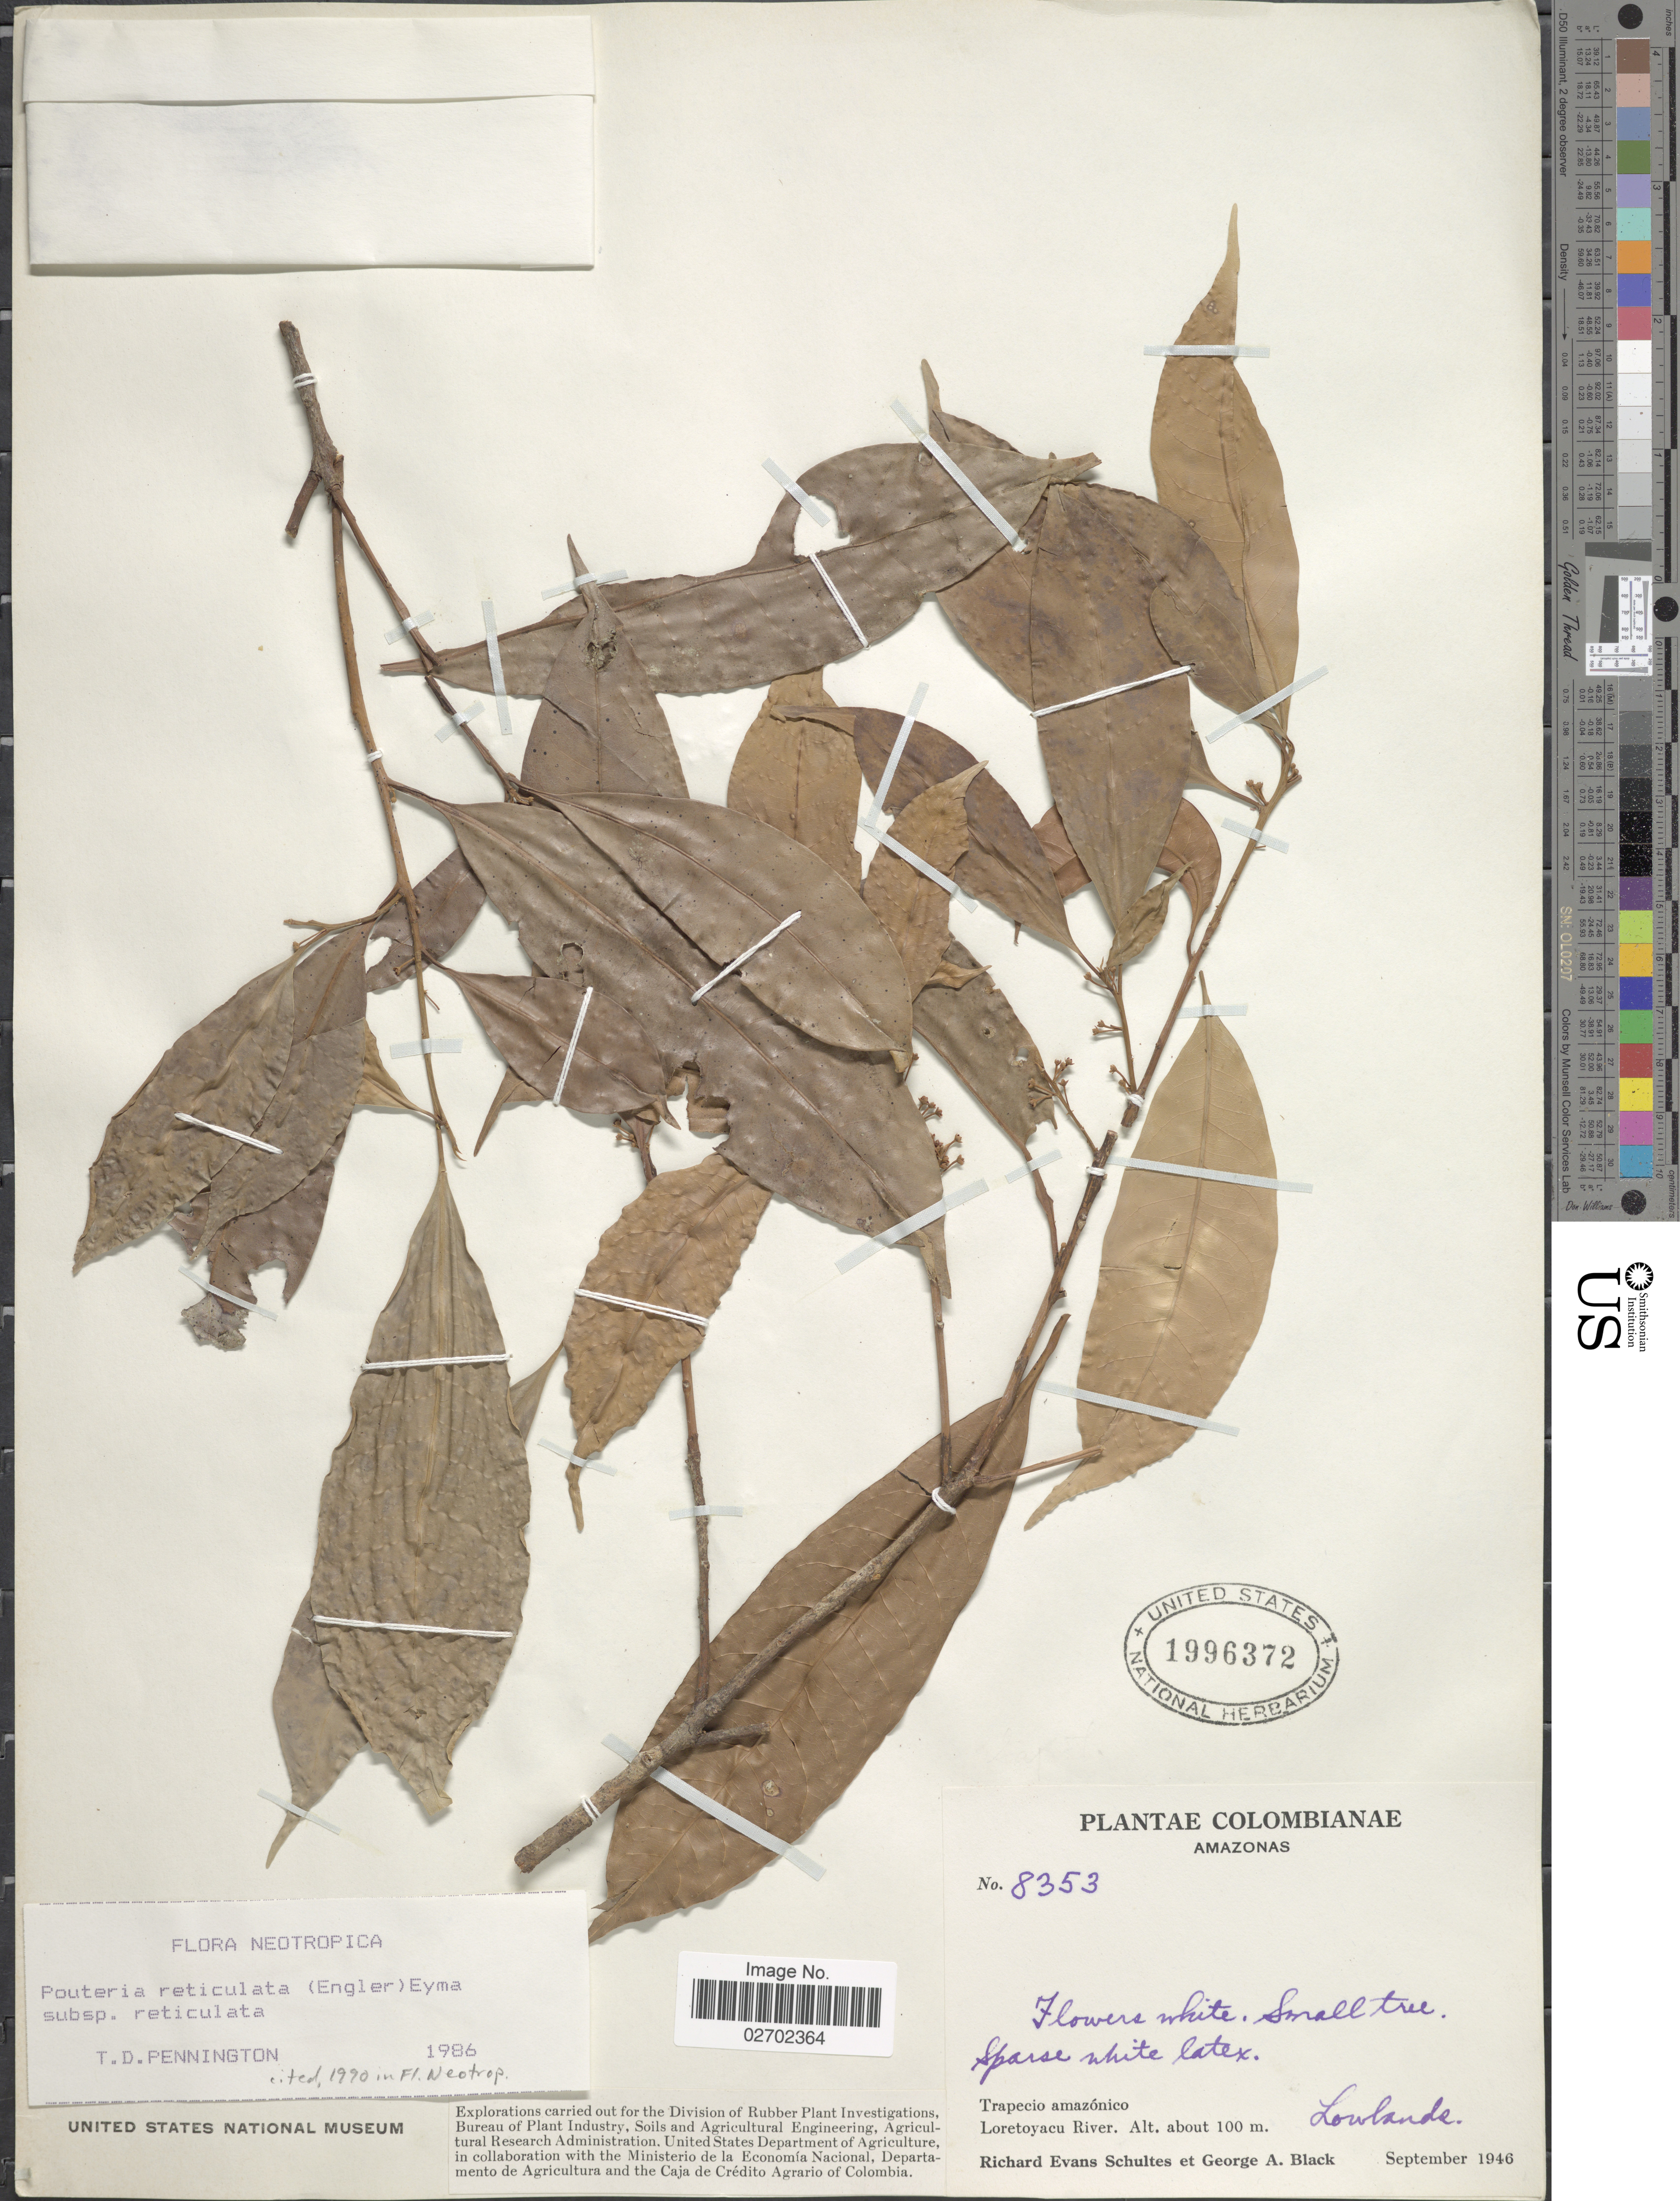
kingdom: Plantae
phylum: Tracheophyta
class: Magnoliopsida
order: Ericales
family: Sapotaceae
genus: Pouteria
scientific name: Pouteria reticulata subsp. reticulata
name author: (Engl.) Eyma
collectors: R. E. Schultes & G. A. Black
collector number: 8353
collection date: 1946-09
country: Colombia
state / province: Amazônas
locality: Trapecio amazónico, Loretoyacu River. Lowlands.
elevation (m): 100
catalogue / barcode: US 1996372